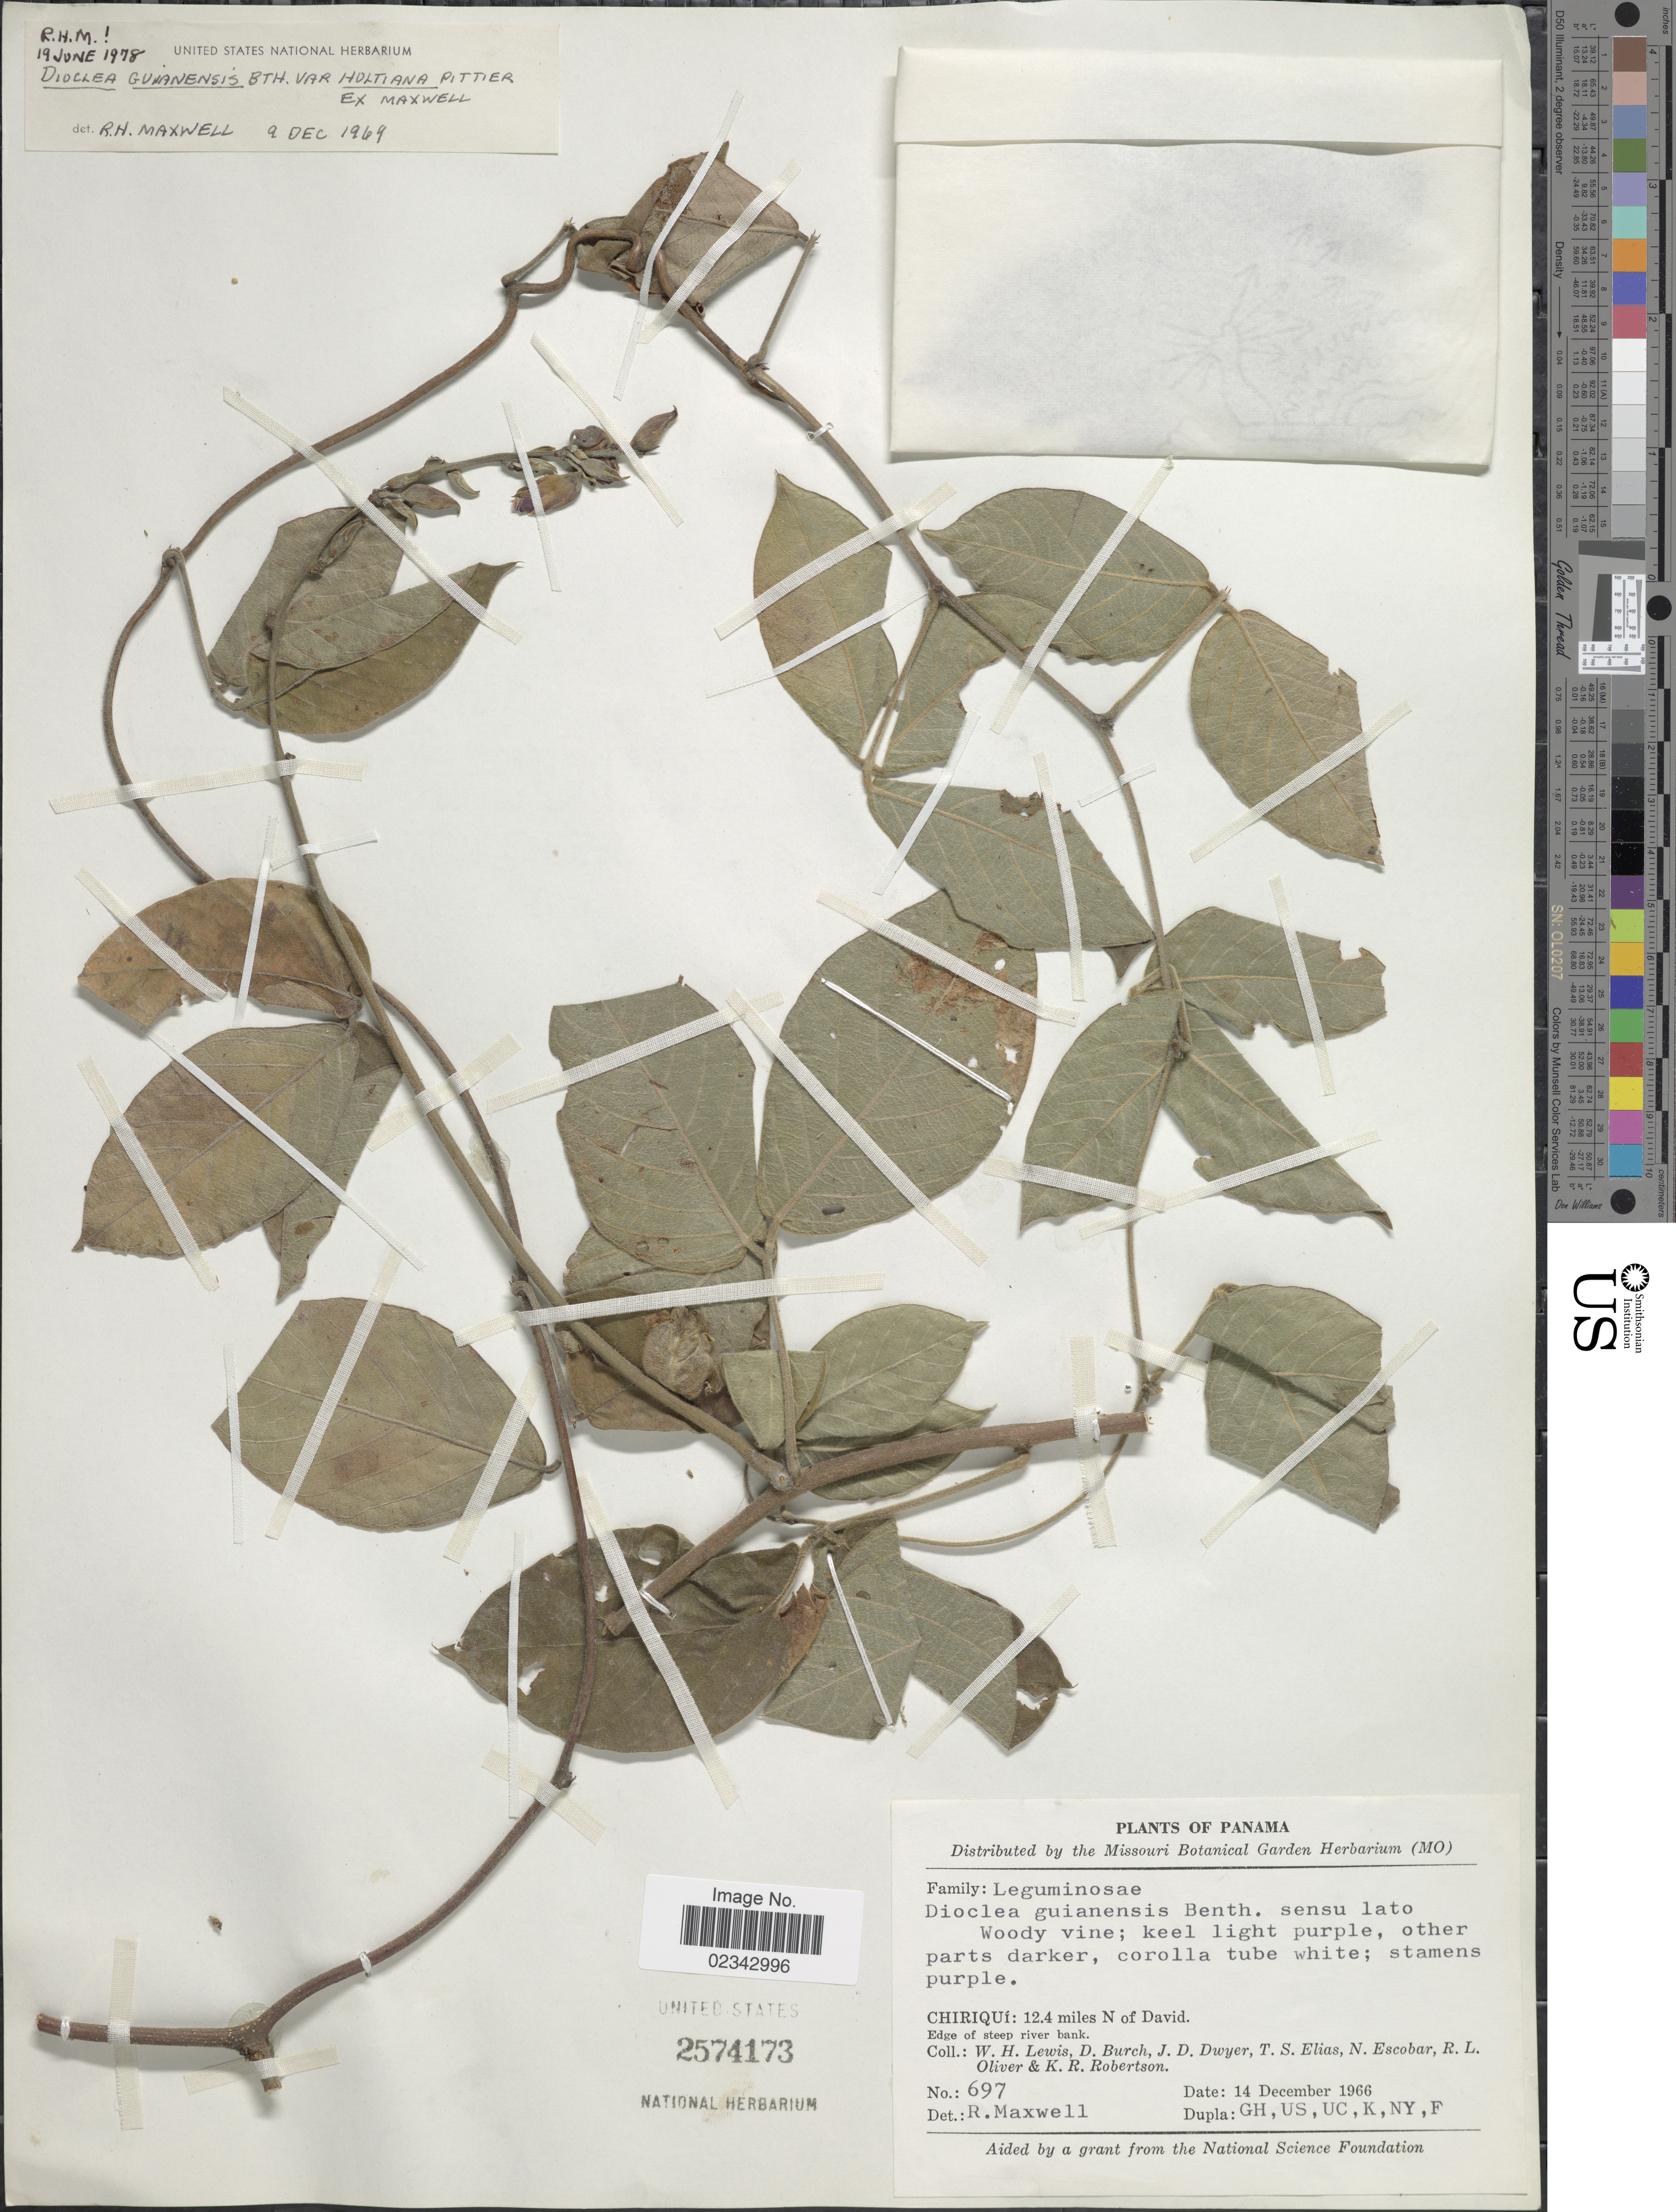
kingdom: Plantae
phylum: Tracheophyta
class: Magnoliopsida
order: Fabales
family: Fabaceae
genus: Dioclea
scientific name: Dioclea guianensis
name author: Benth.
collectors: W. H. Lewis, D. Burch, J. D. Dwyer, T. S. Elias & et al.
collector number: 697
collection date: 1966-12-14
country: Panama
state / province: Chiriqui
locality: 12.4 miles N of David. Edge of steep river bank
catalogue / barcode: US 2574173